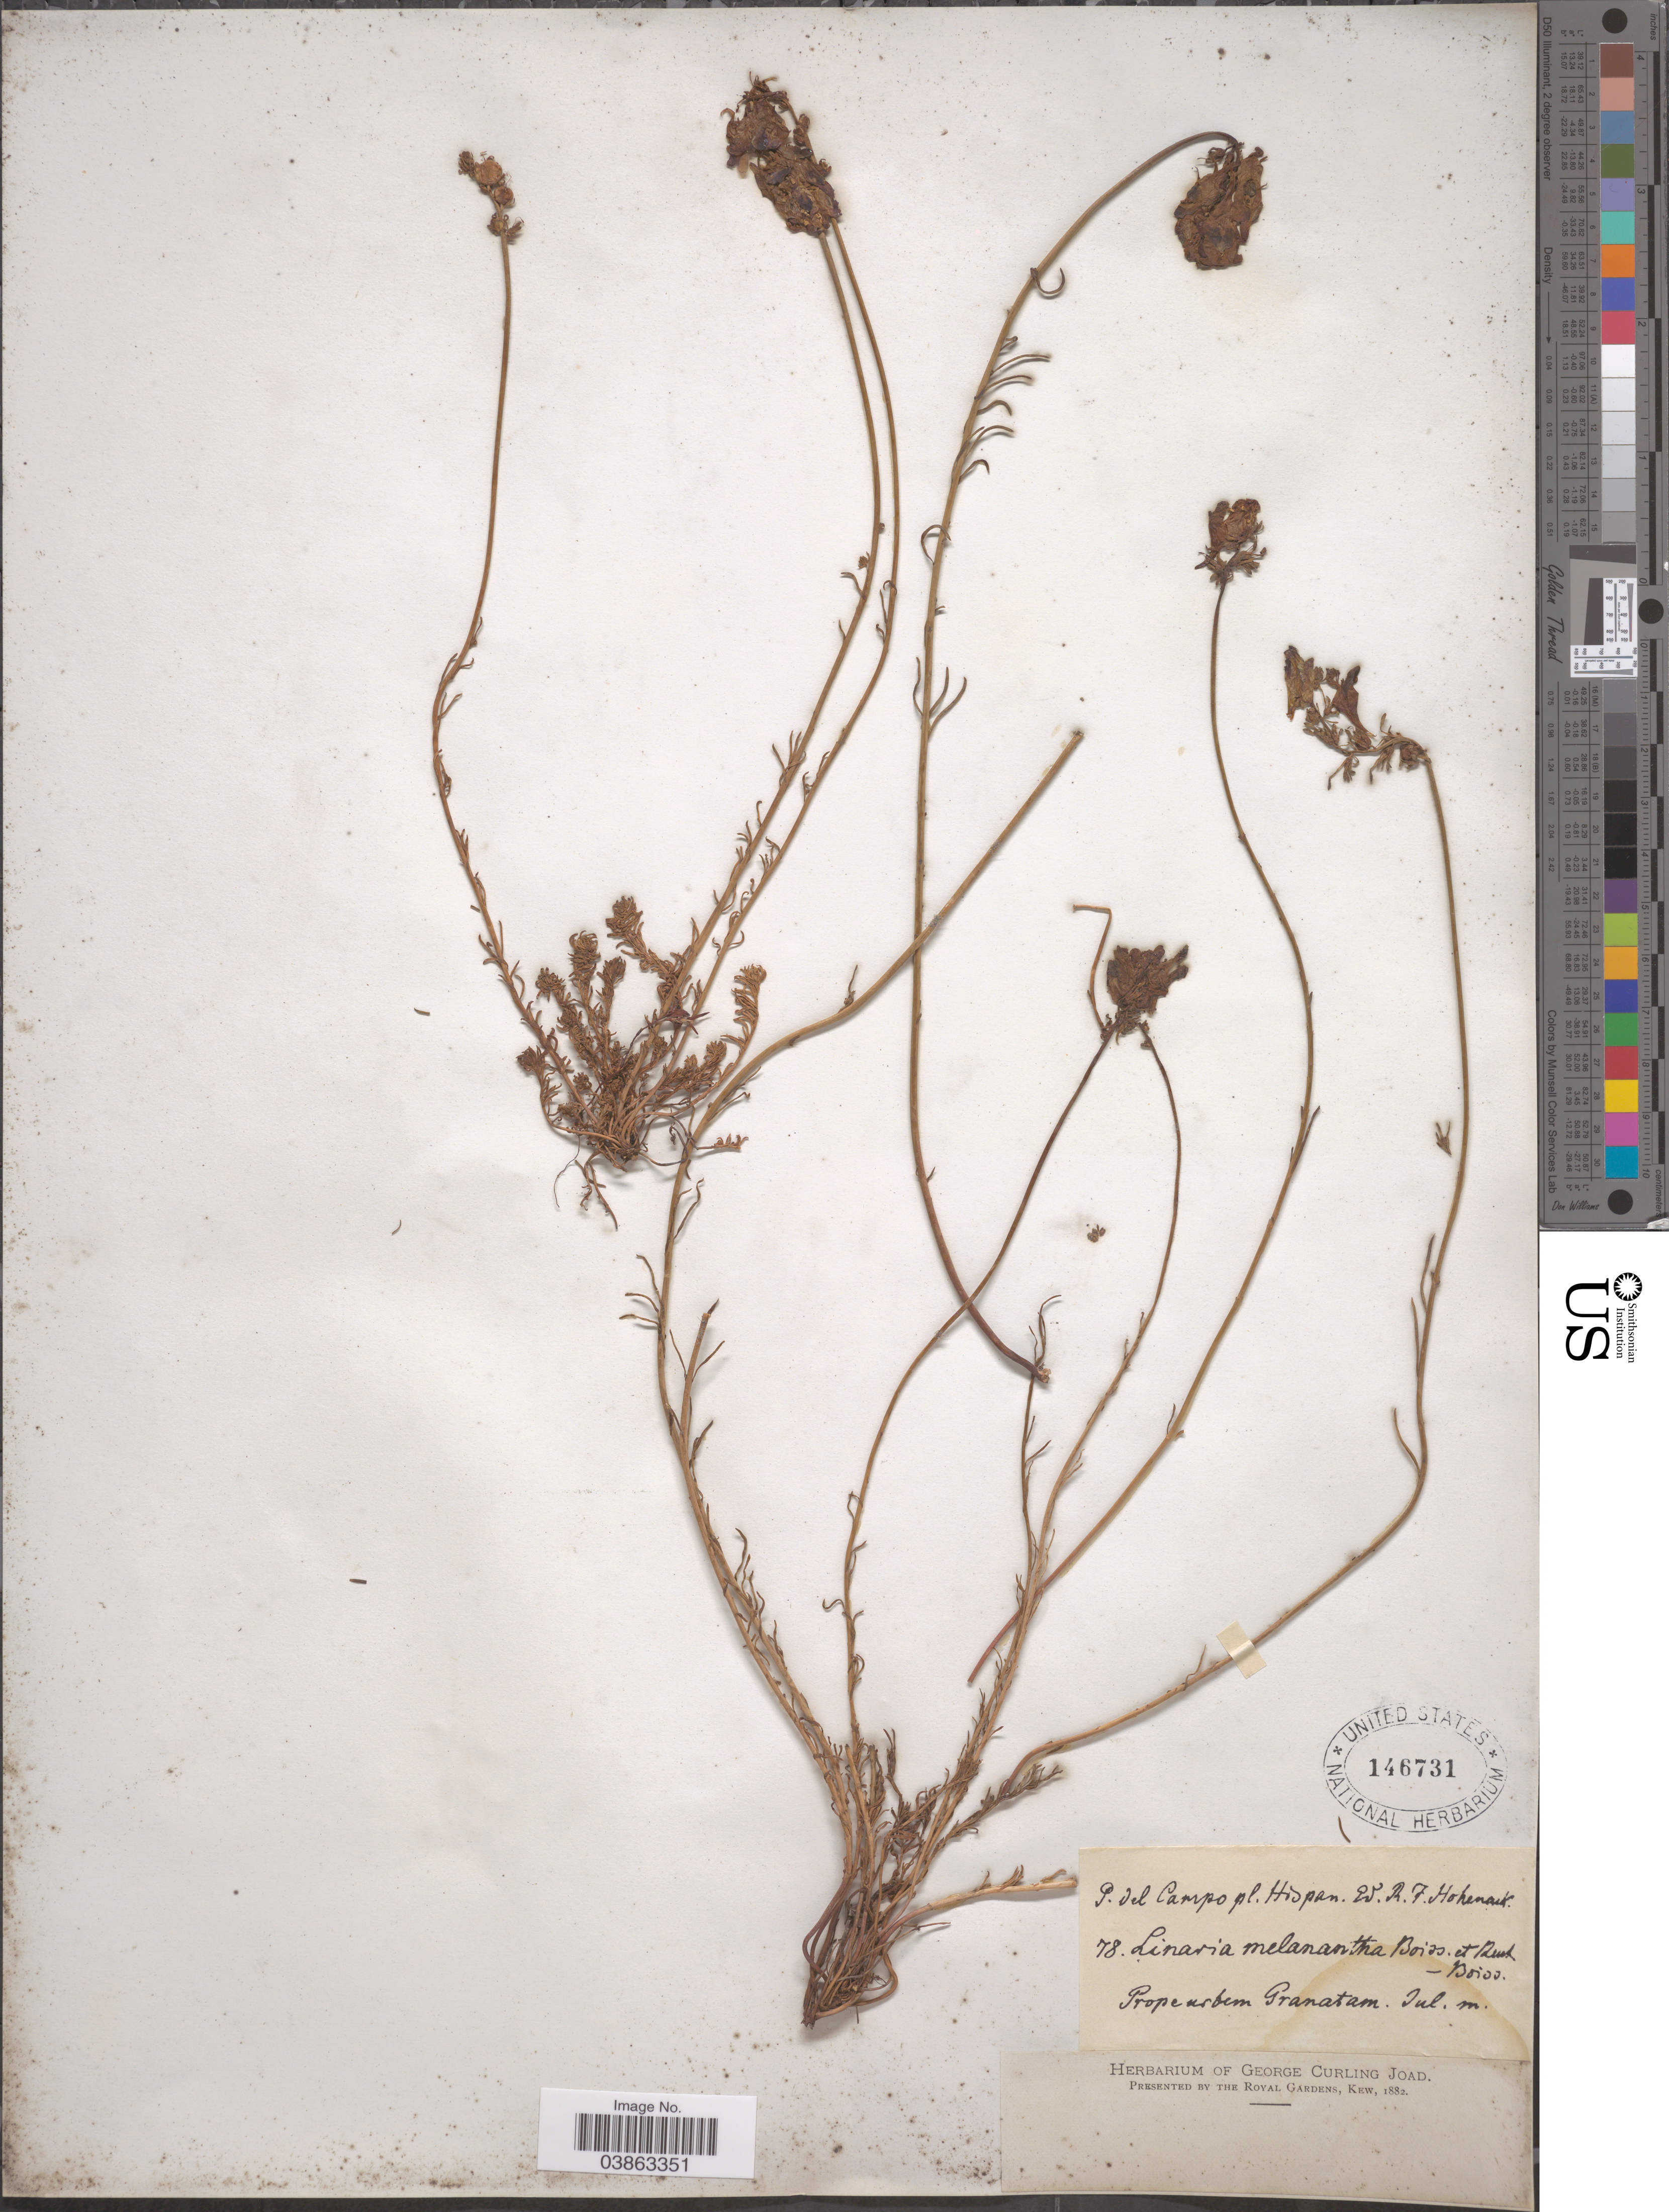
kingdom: Plantae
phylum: Tracheophyta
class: Magnoliopsida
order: Lamiales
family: Plantaginaceae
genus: Linaria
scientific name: Linaria melanantha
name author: Boiss. & Reut.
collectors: W. Hohenack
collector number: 78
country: Spain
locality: P. del Campo. Prope urbem Granatam.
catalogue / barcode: US 146731